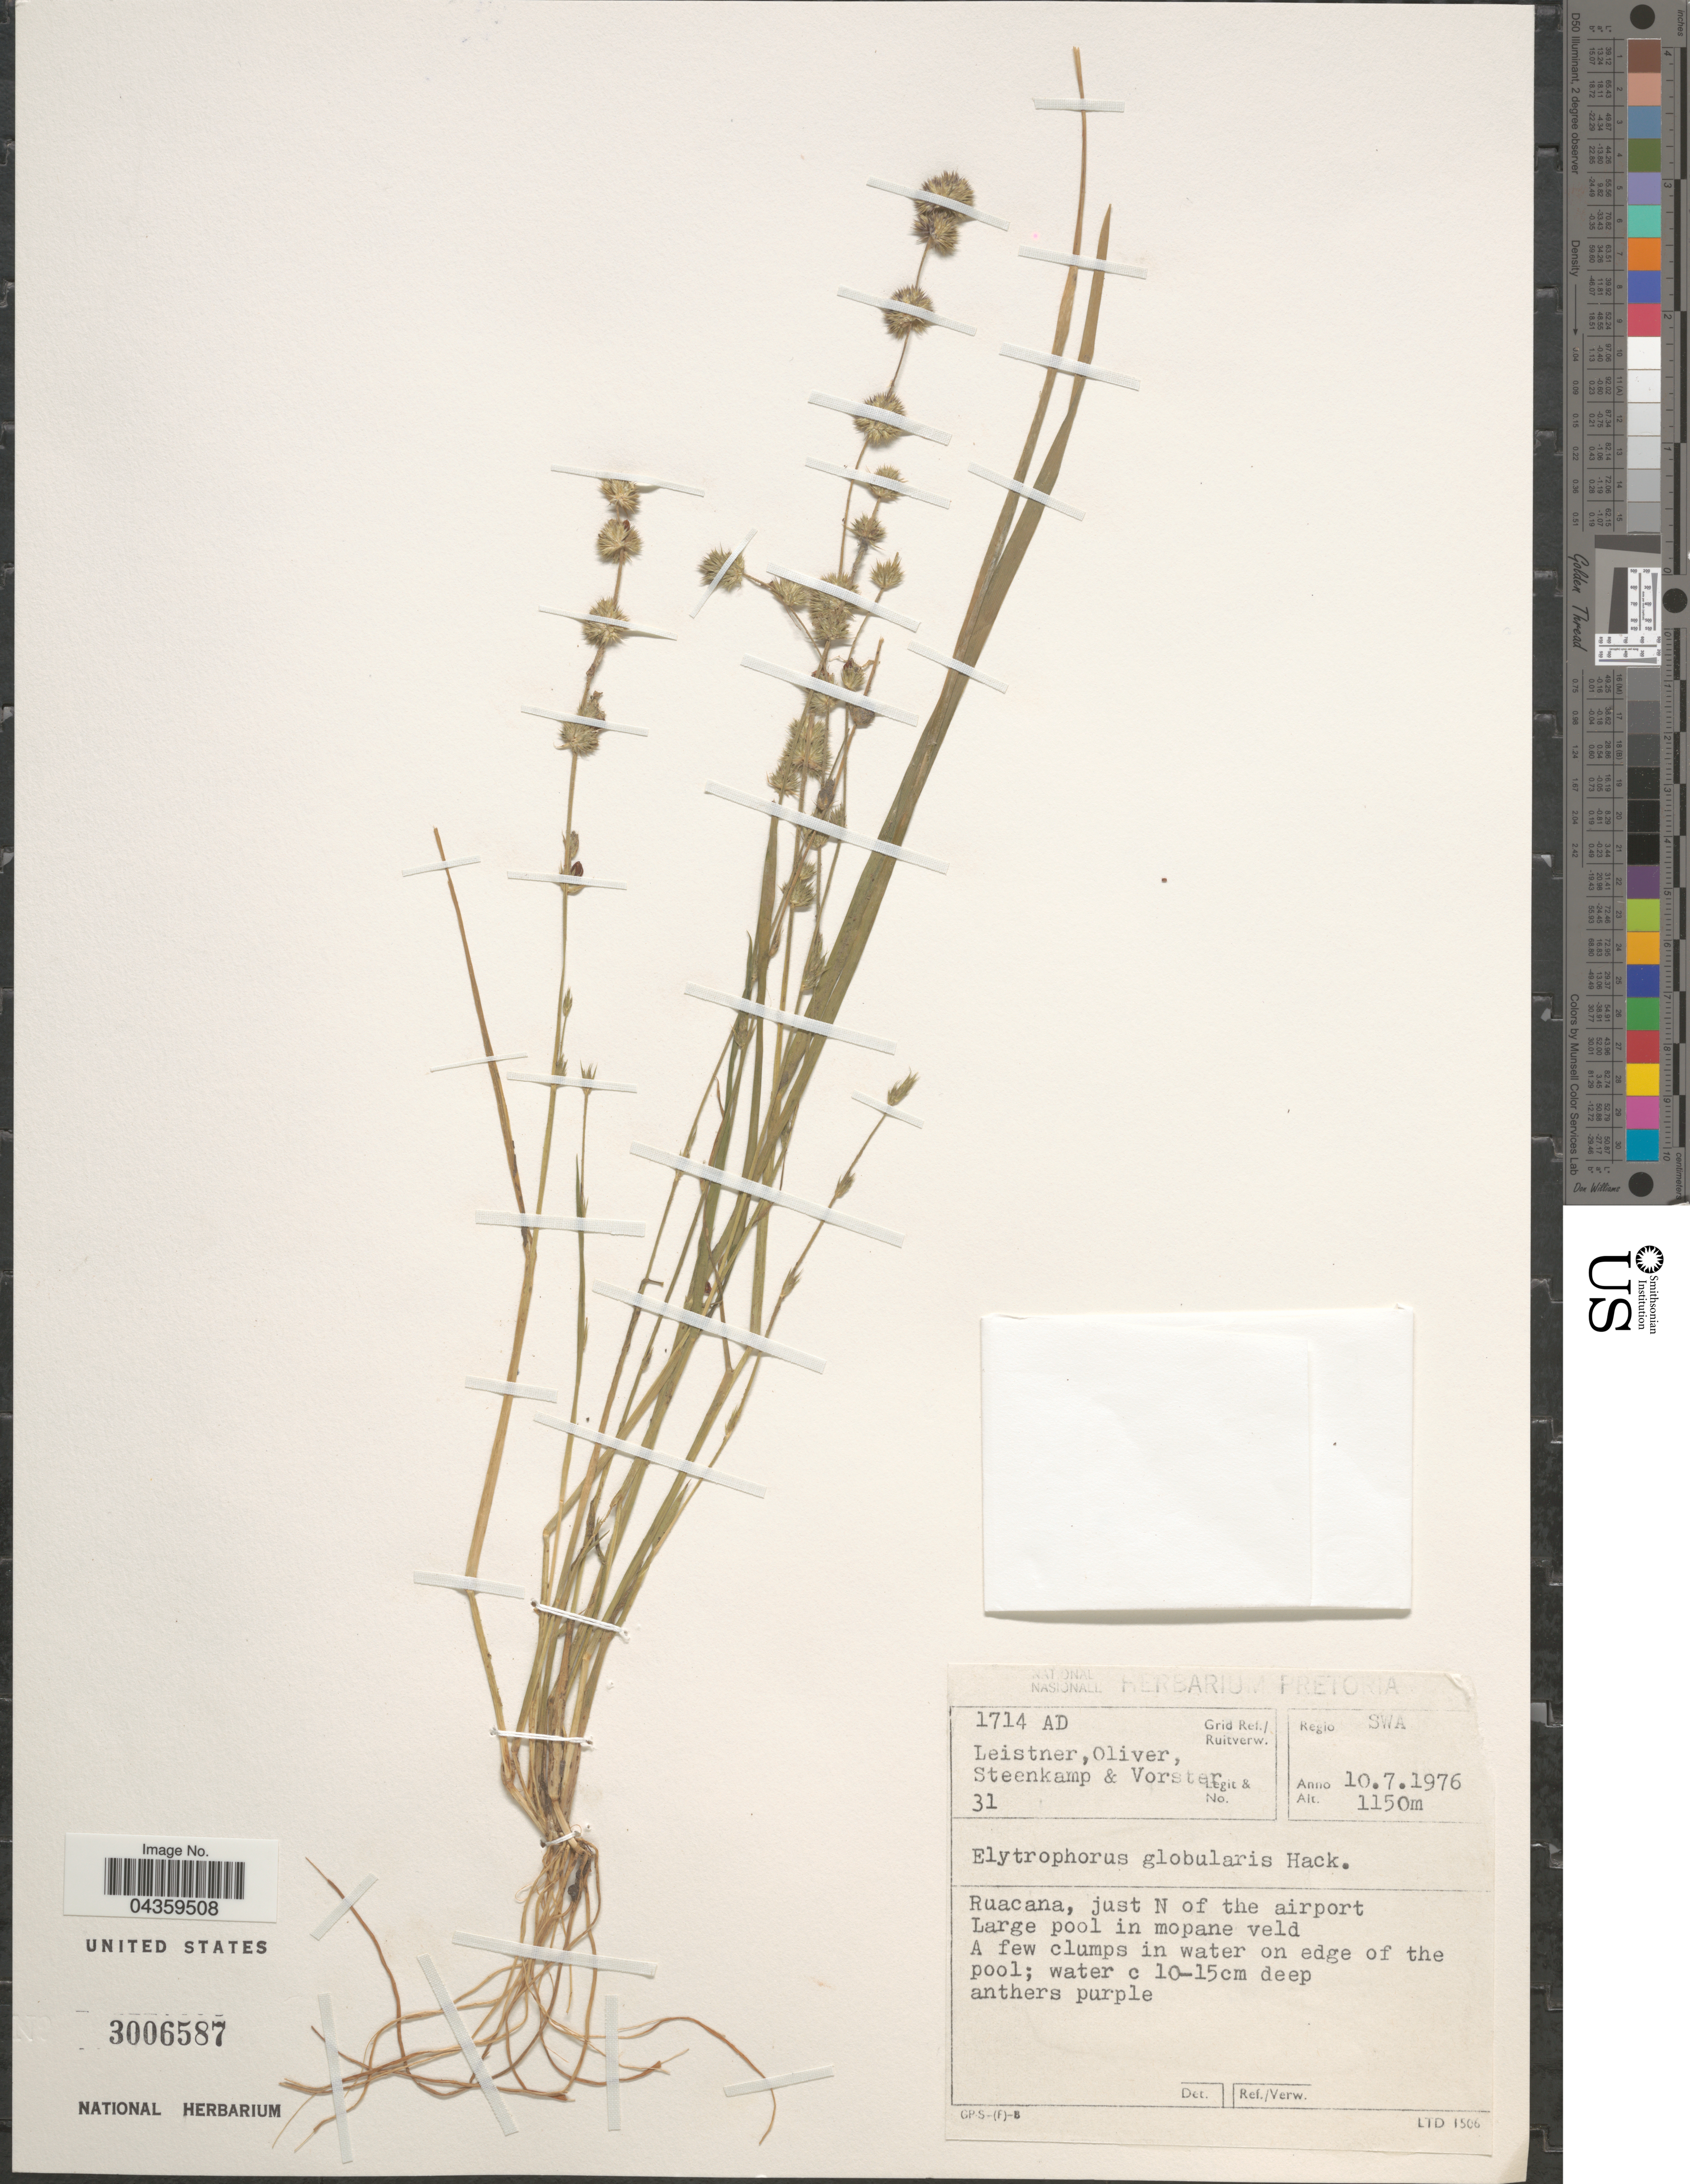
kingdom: Plantae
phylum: Tracheophyta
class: Liliopsida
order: Poales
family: Poaceae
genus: Elytrophorus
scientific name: Elytrophorus globularis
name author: Hack.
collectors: Leistner, Oliver, --, -- Steenkamp & -. Vorster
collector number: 31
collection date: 1976-07-10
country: Namibia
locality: Grid Ref./ Ruitverw. 1714 AD. Regio SWA. Ruacana, just N of the airport.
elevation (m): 1150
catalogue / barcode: US 3006587